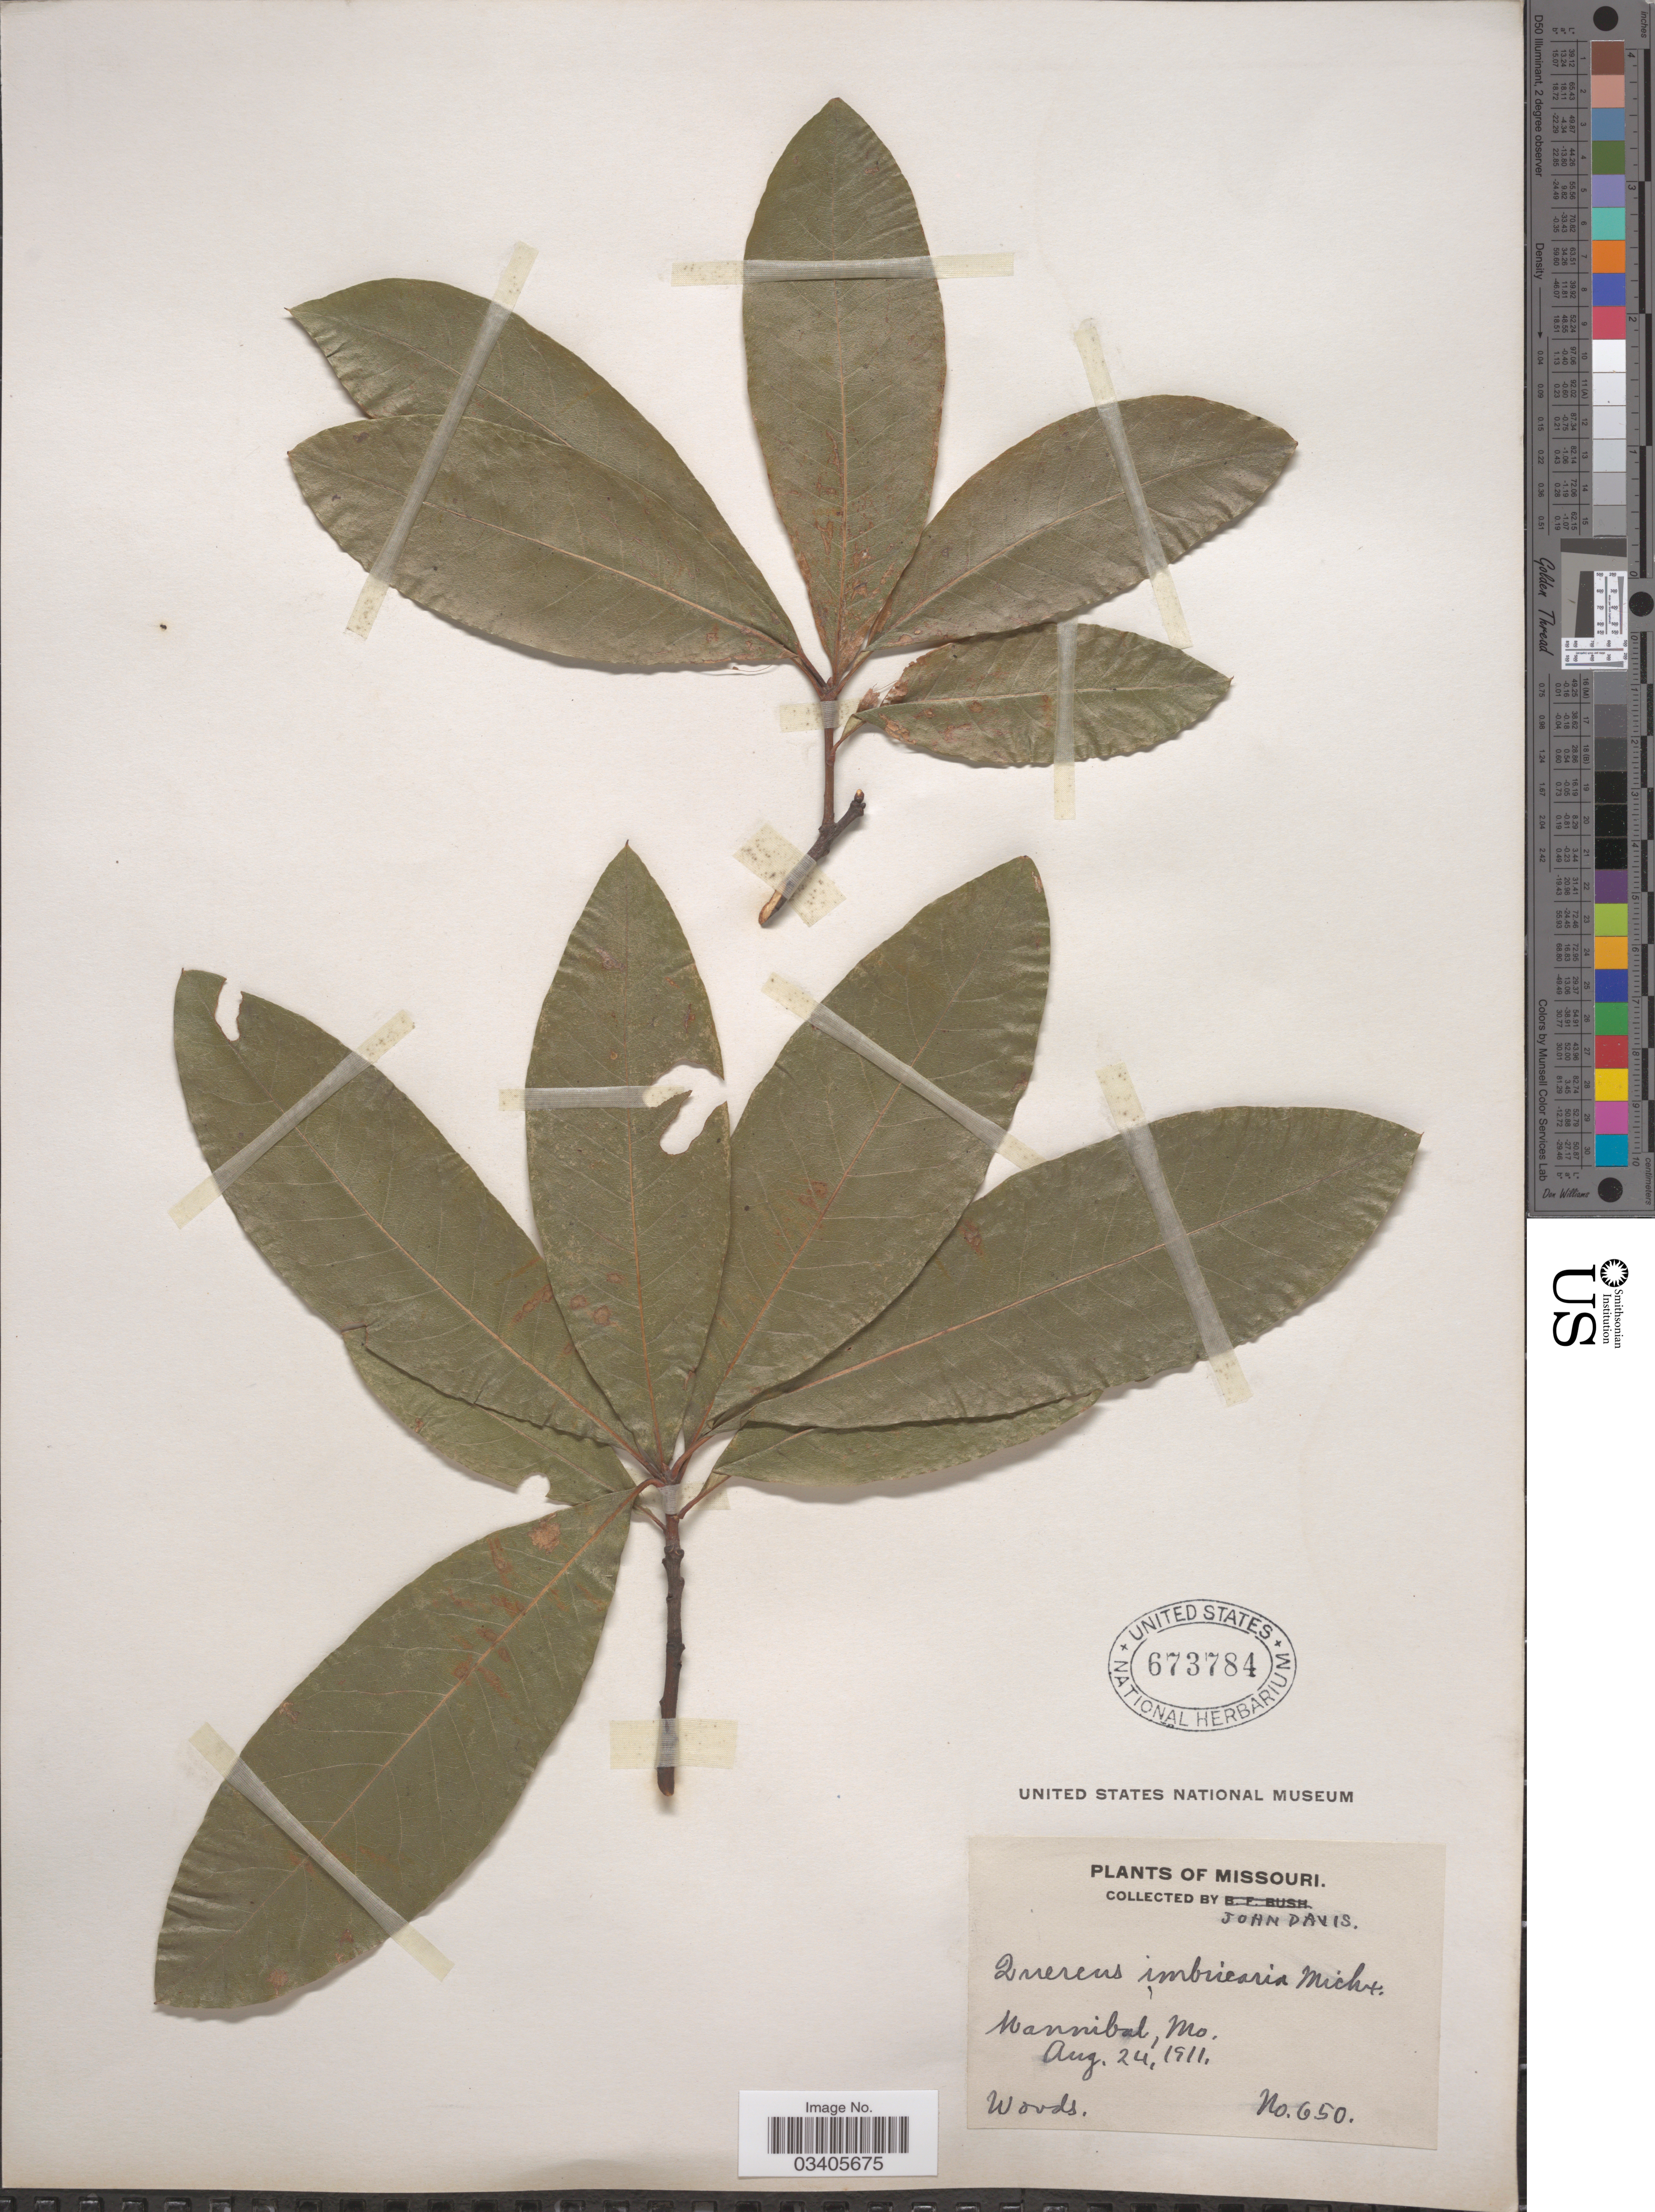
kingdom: Plantae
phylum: Tracheophyta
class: Magnoliopsida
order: Fagales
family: Fagaceae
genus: Quercus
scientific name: Quercus imbricaria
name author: Michx.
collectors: J. Davis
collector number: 650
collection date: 1911-08-24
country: United States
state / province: Missouri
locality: Hannibal.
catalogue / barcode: US 673784